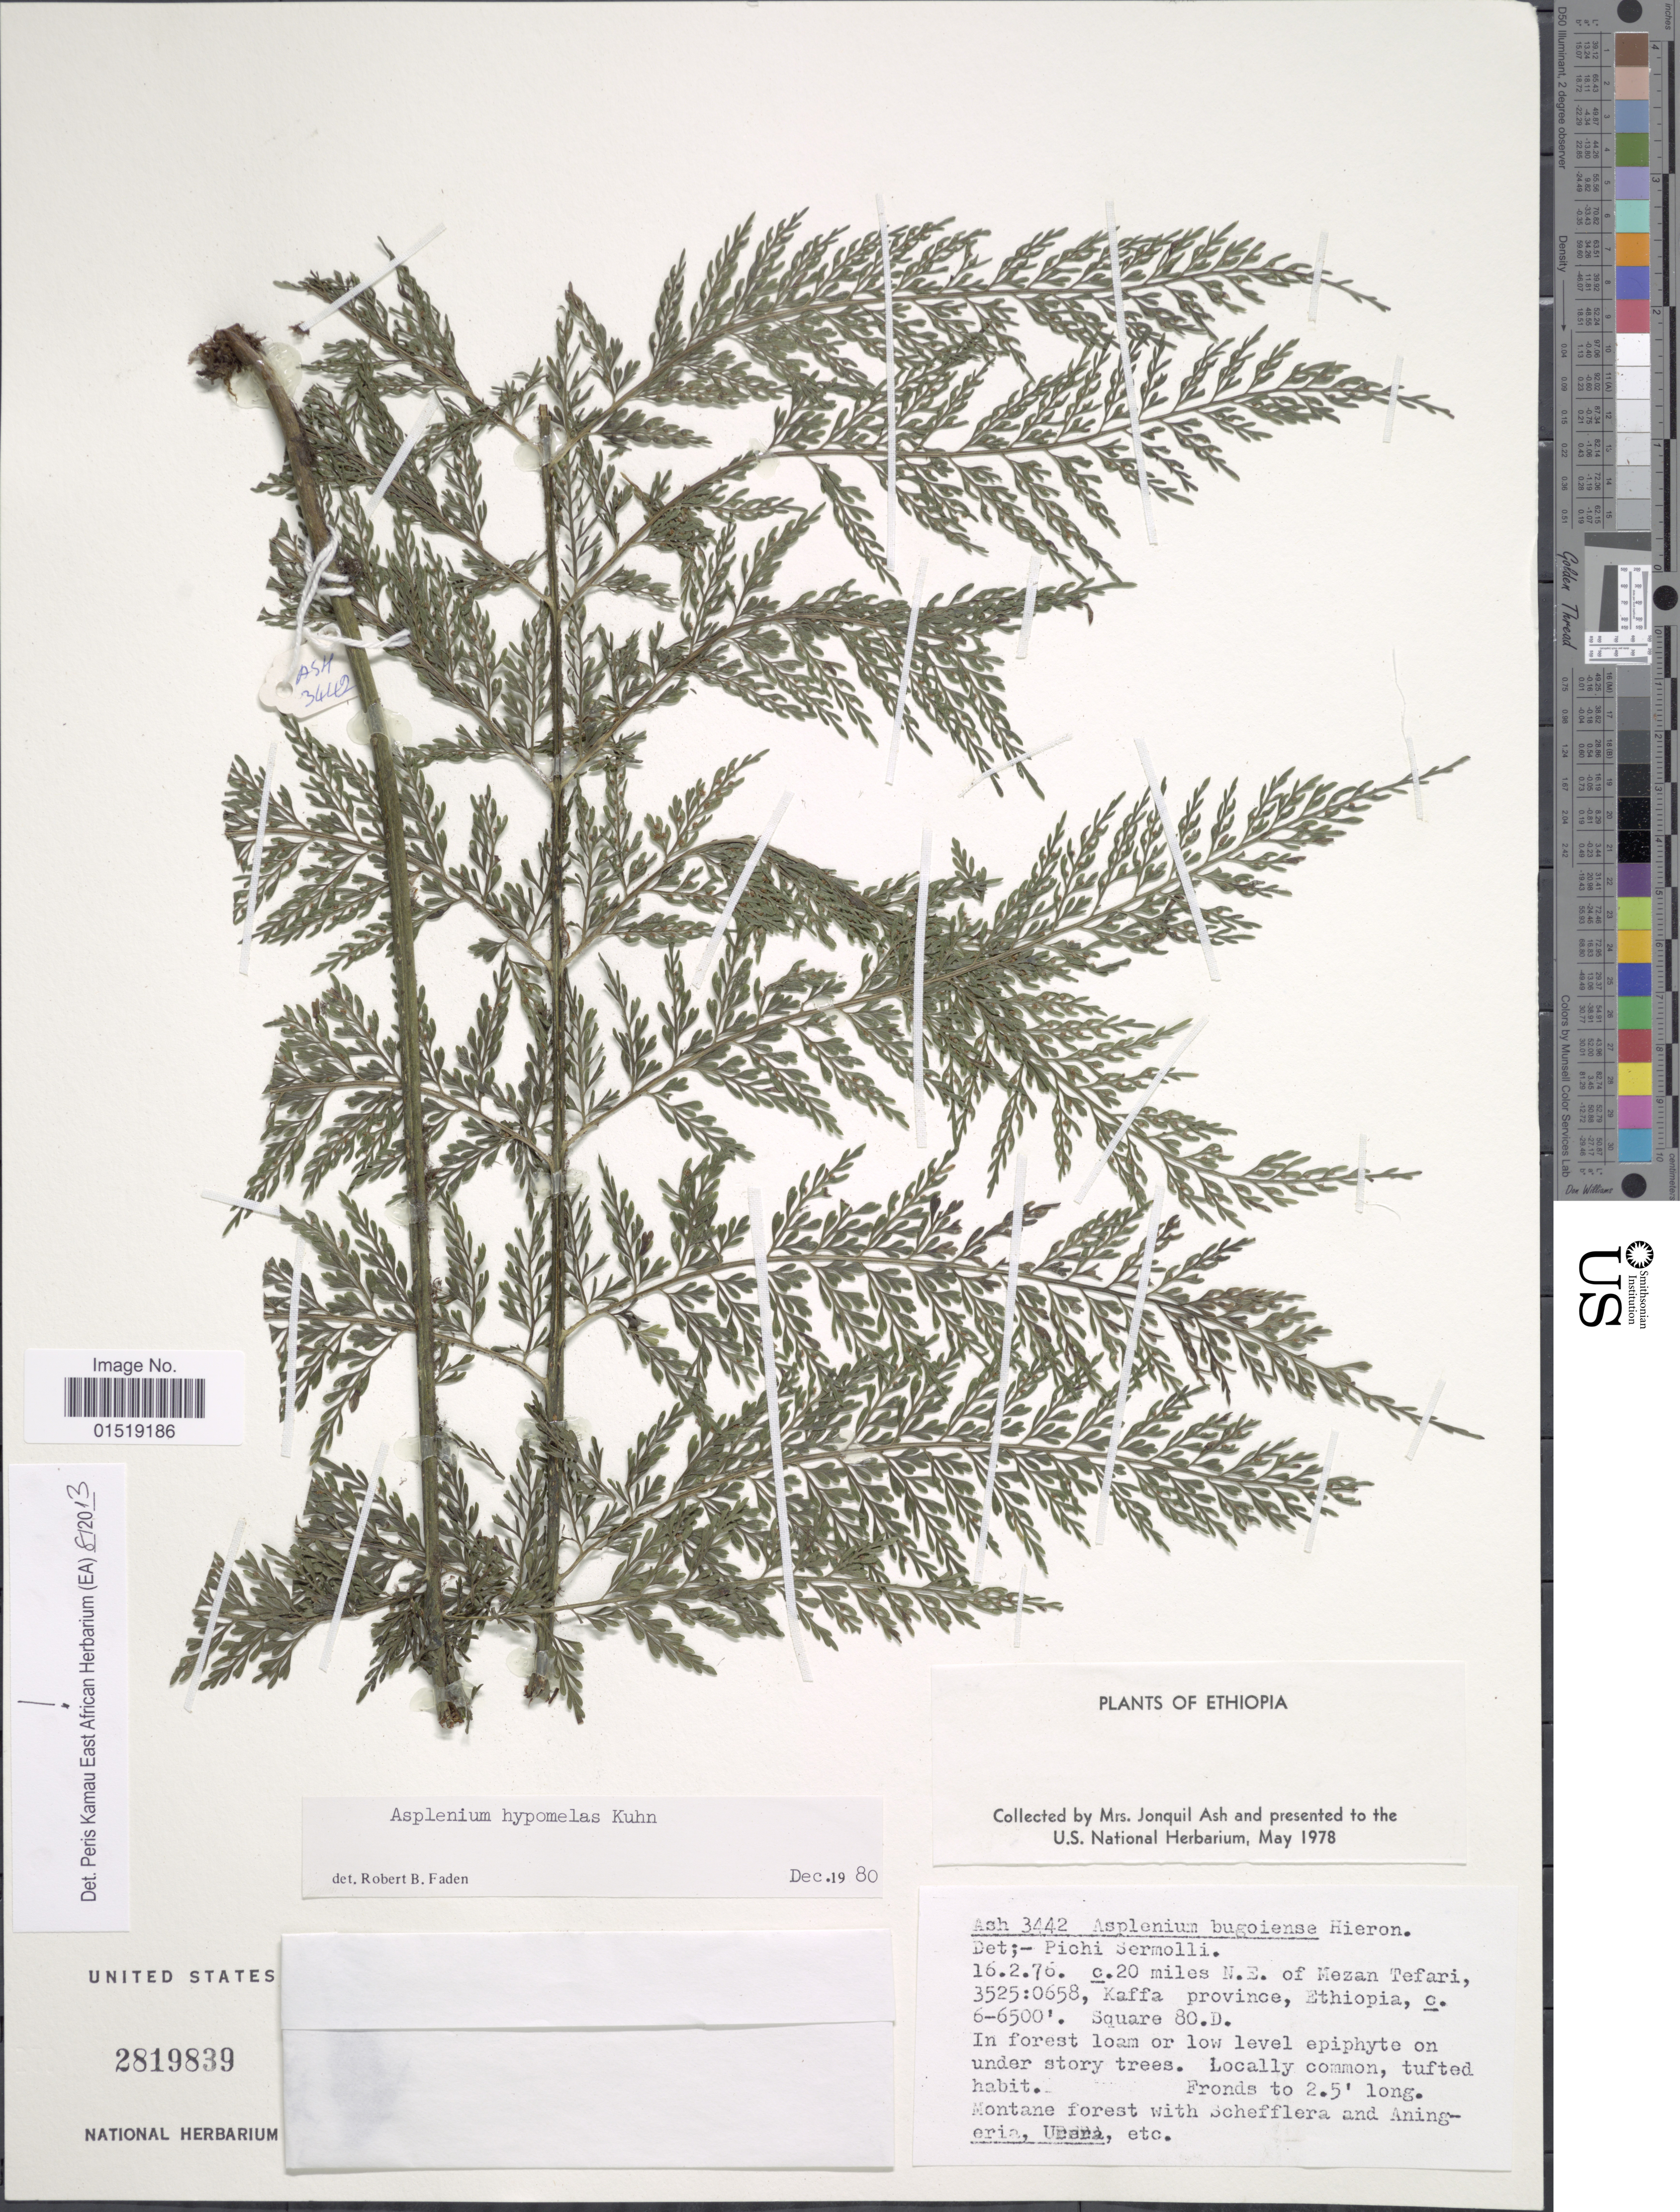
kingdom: Plantae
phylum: Tracheophyta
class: Polypodiopsida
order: Polypodiales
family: Aspleniaceae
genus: Asplenium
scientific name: Asplenium hypomelas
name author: Kuhn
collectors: J. Ash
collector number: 3442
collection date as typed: Transcribed d/m/y: 16/2/76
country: Ethiopia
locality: C. 20 miles N.E. of Mezan Tefari, 3525:0658, Kaffa province.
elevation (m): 1829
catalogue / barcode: US 2819839